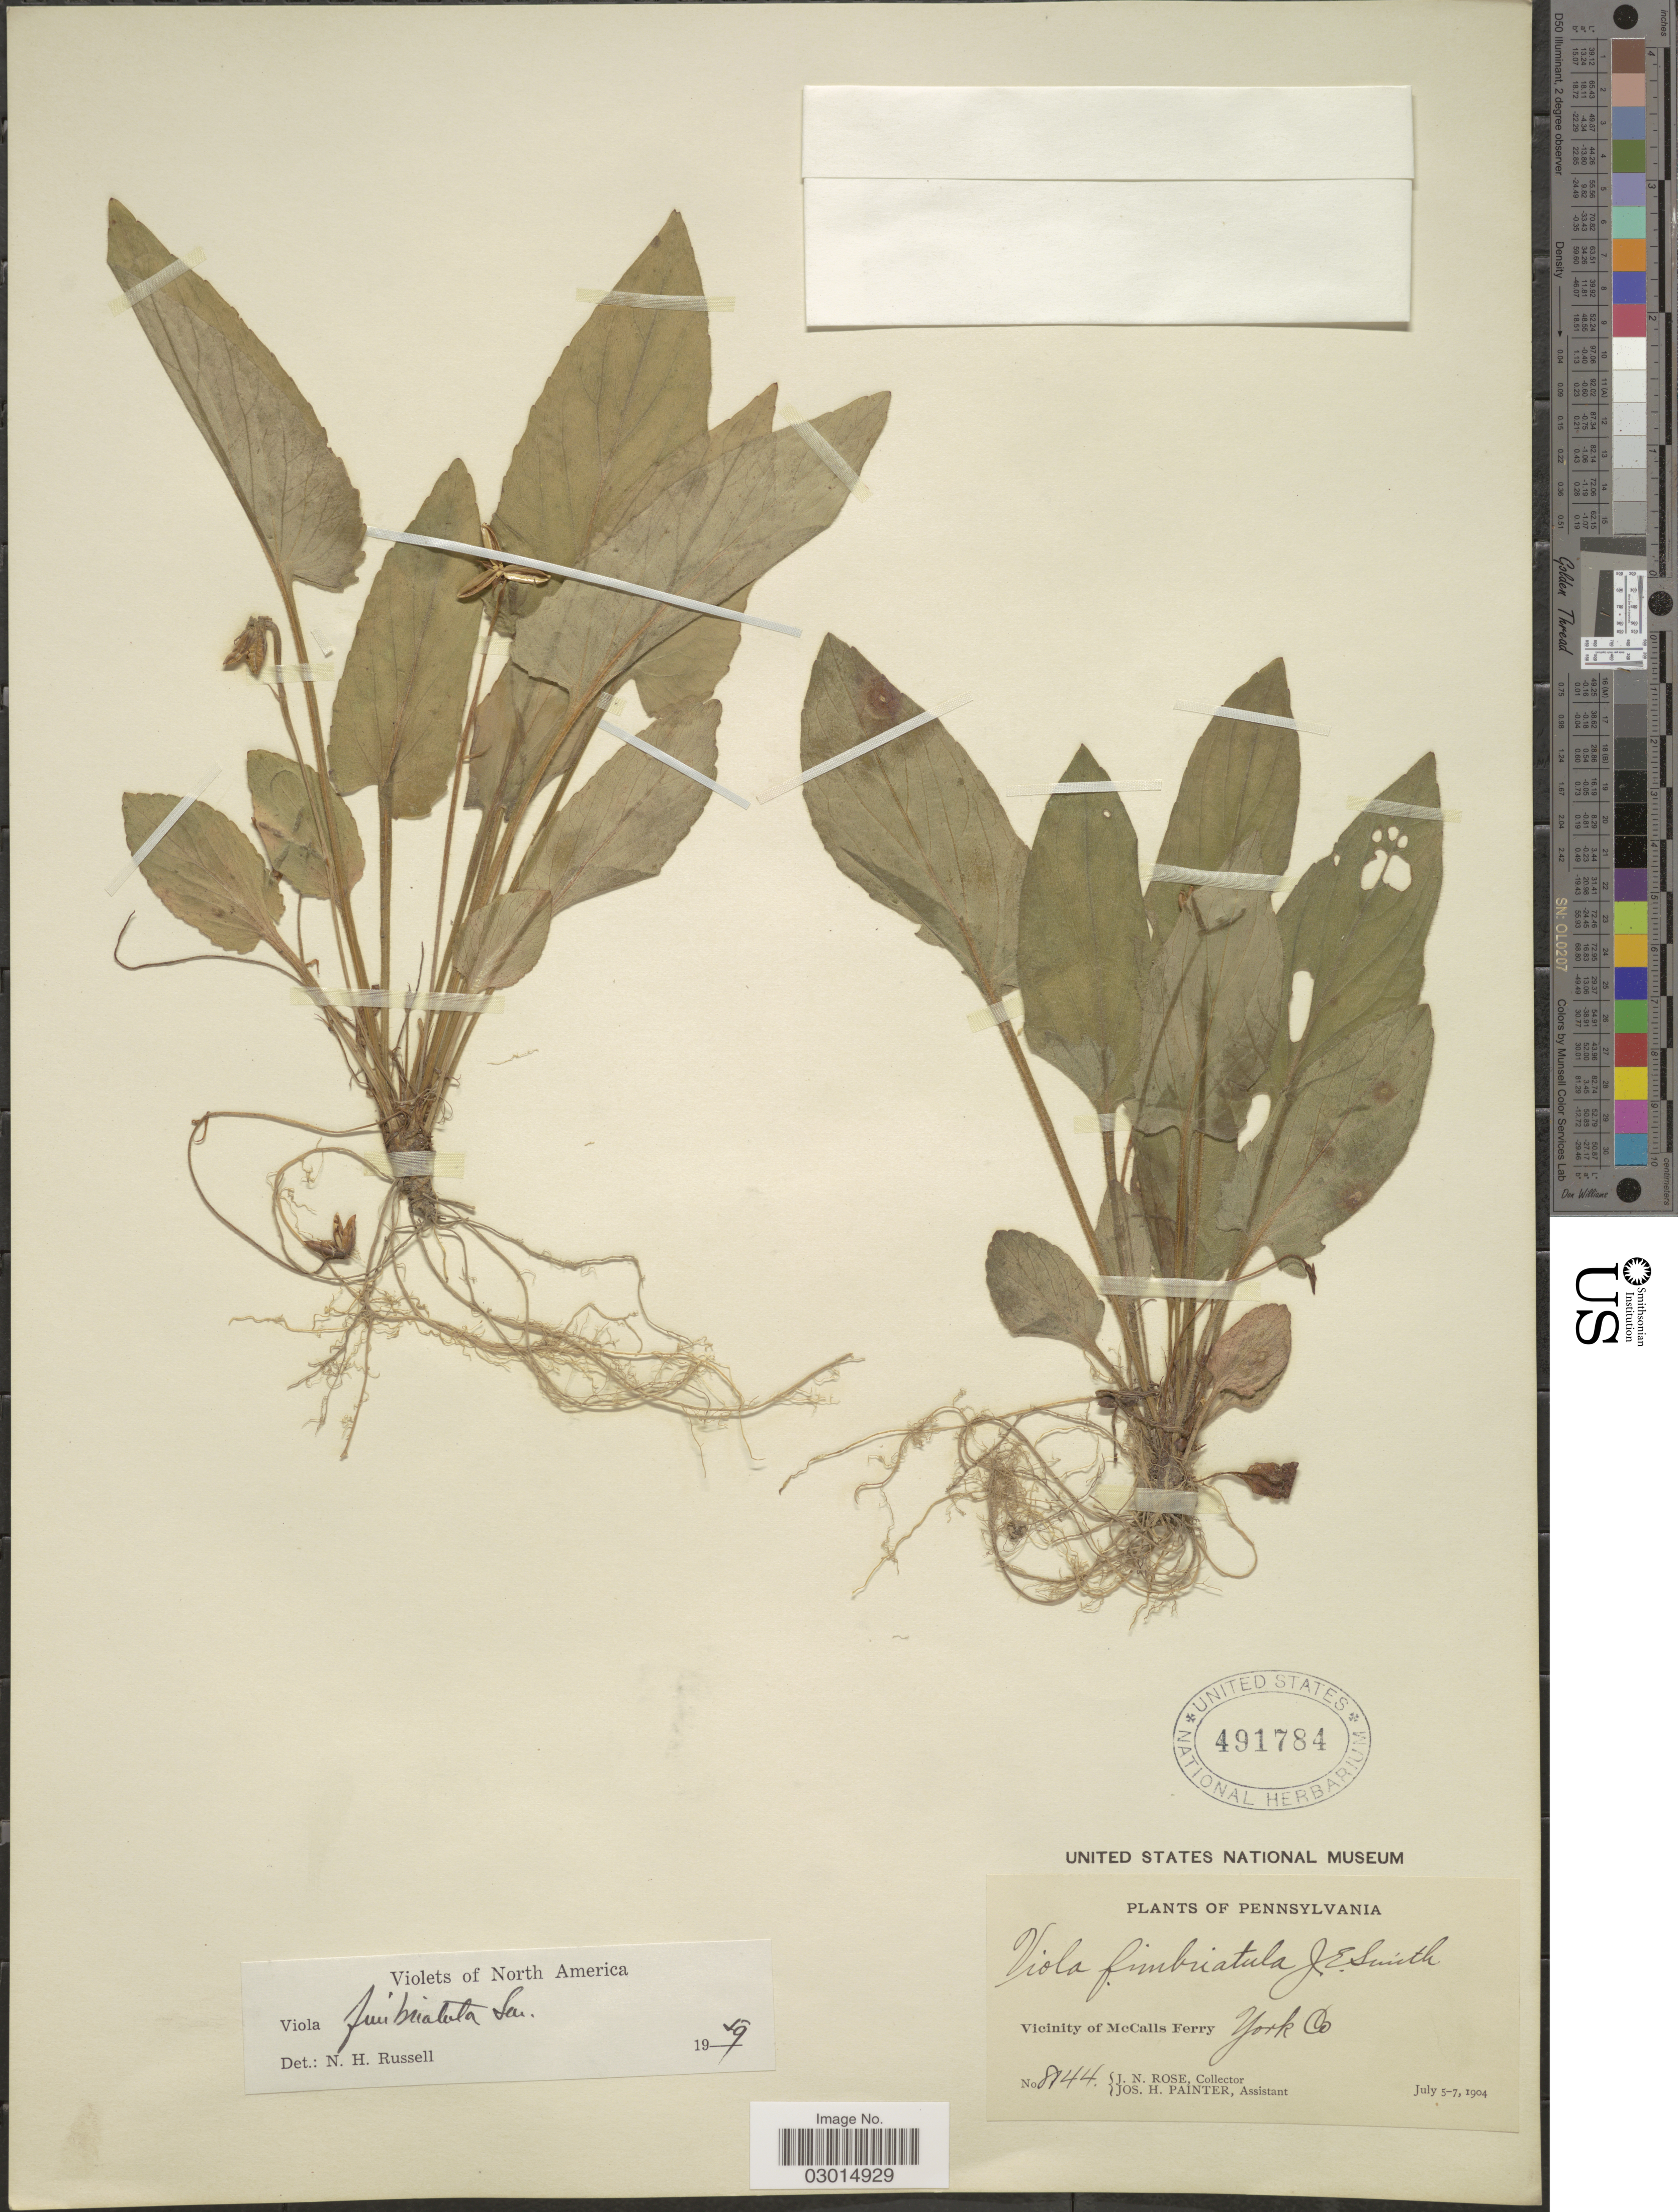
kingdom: Plantae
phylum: Tracheophyta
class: Magnoliopsida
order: Malpighiales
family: Violaceae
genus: Viola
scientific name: Viola fimbriatula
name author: Small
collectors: J. N. Rose & J. H. Painter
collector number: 8144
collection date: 1904-07-05/1904-07-07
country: United States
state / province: Pennsylvania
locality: Vicinity of McCalls Ferry, York Co.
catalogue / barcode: US 491784